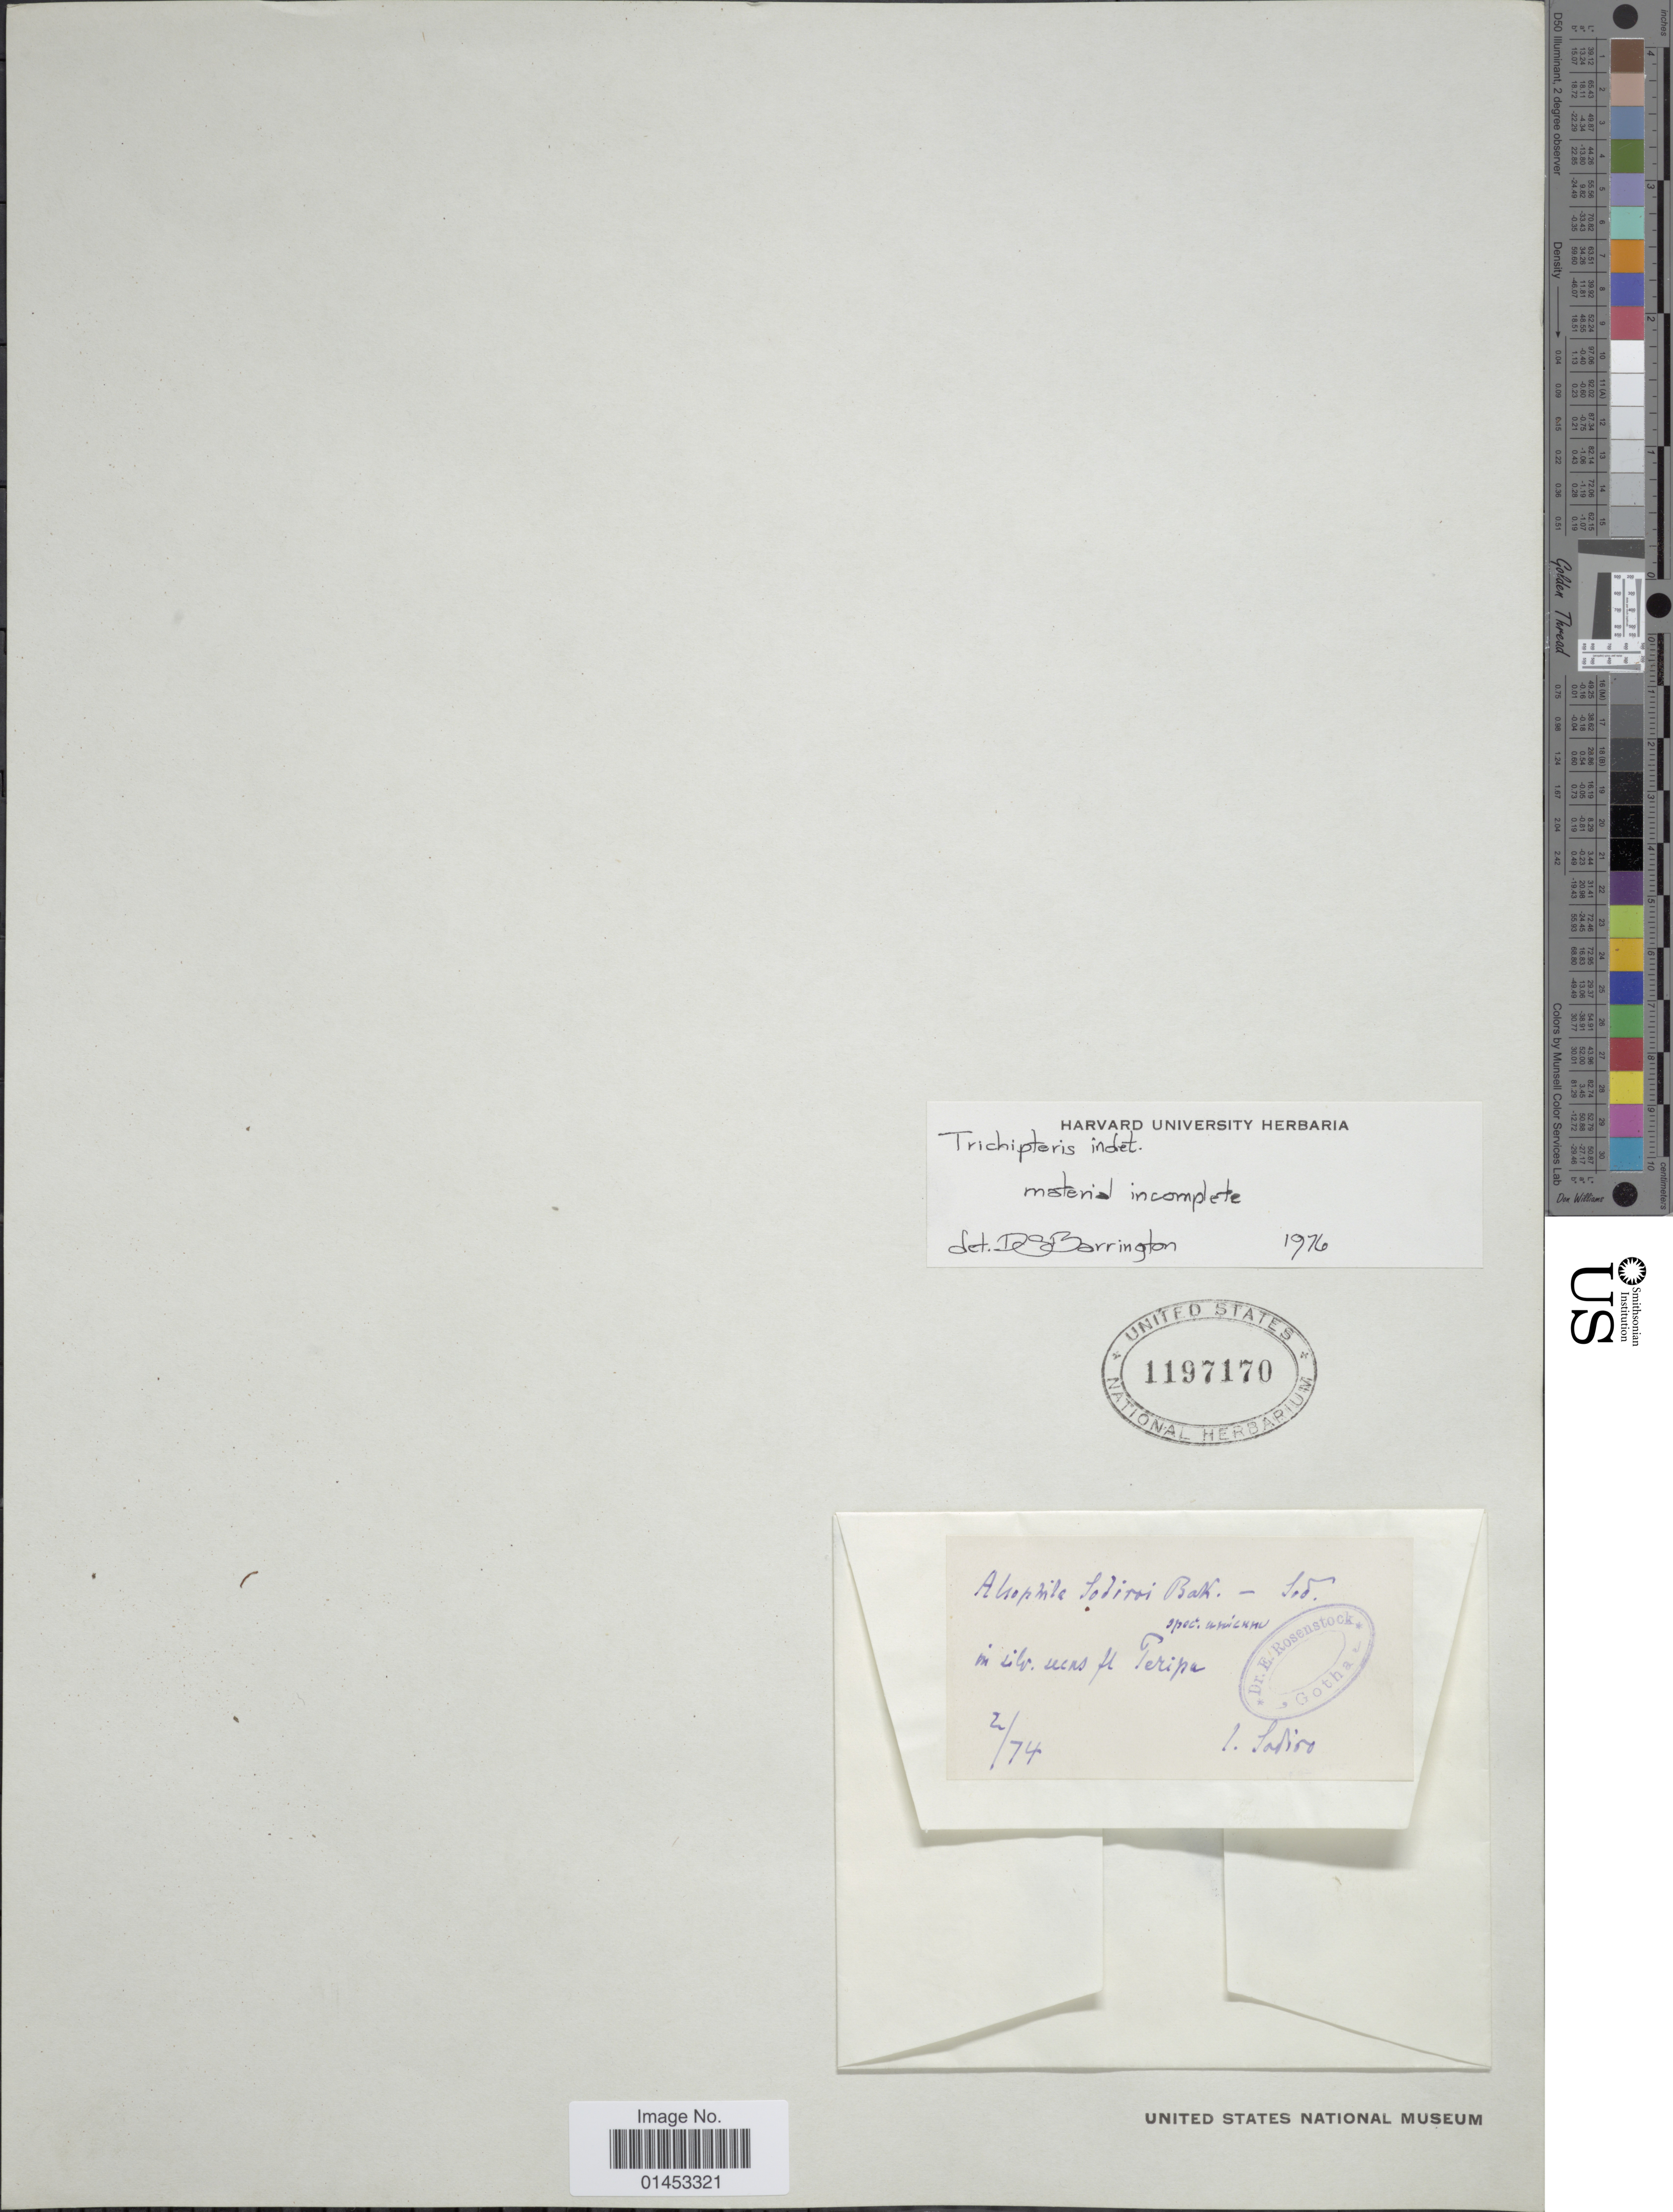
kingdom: Plantae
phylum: Tracheophyta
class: Polypodiopsida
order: Cyatheales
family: Cyatheaceae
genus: Cyathea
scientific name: Cyathea sp.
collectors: Sodiro, --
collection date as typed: Transcribed d/m/y: /2/74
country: Ecuador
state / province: Guayas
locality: In silv. secus fl Peripa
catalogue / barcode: US 1197170